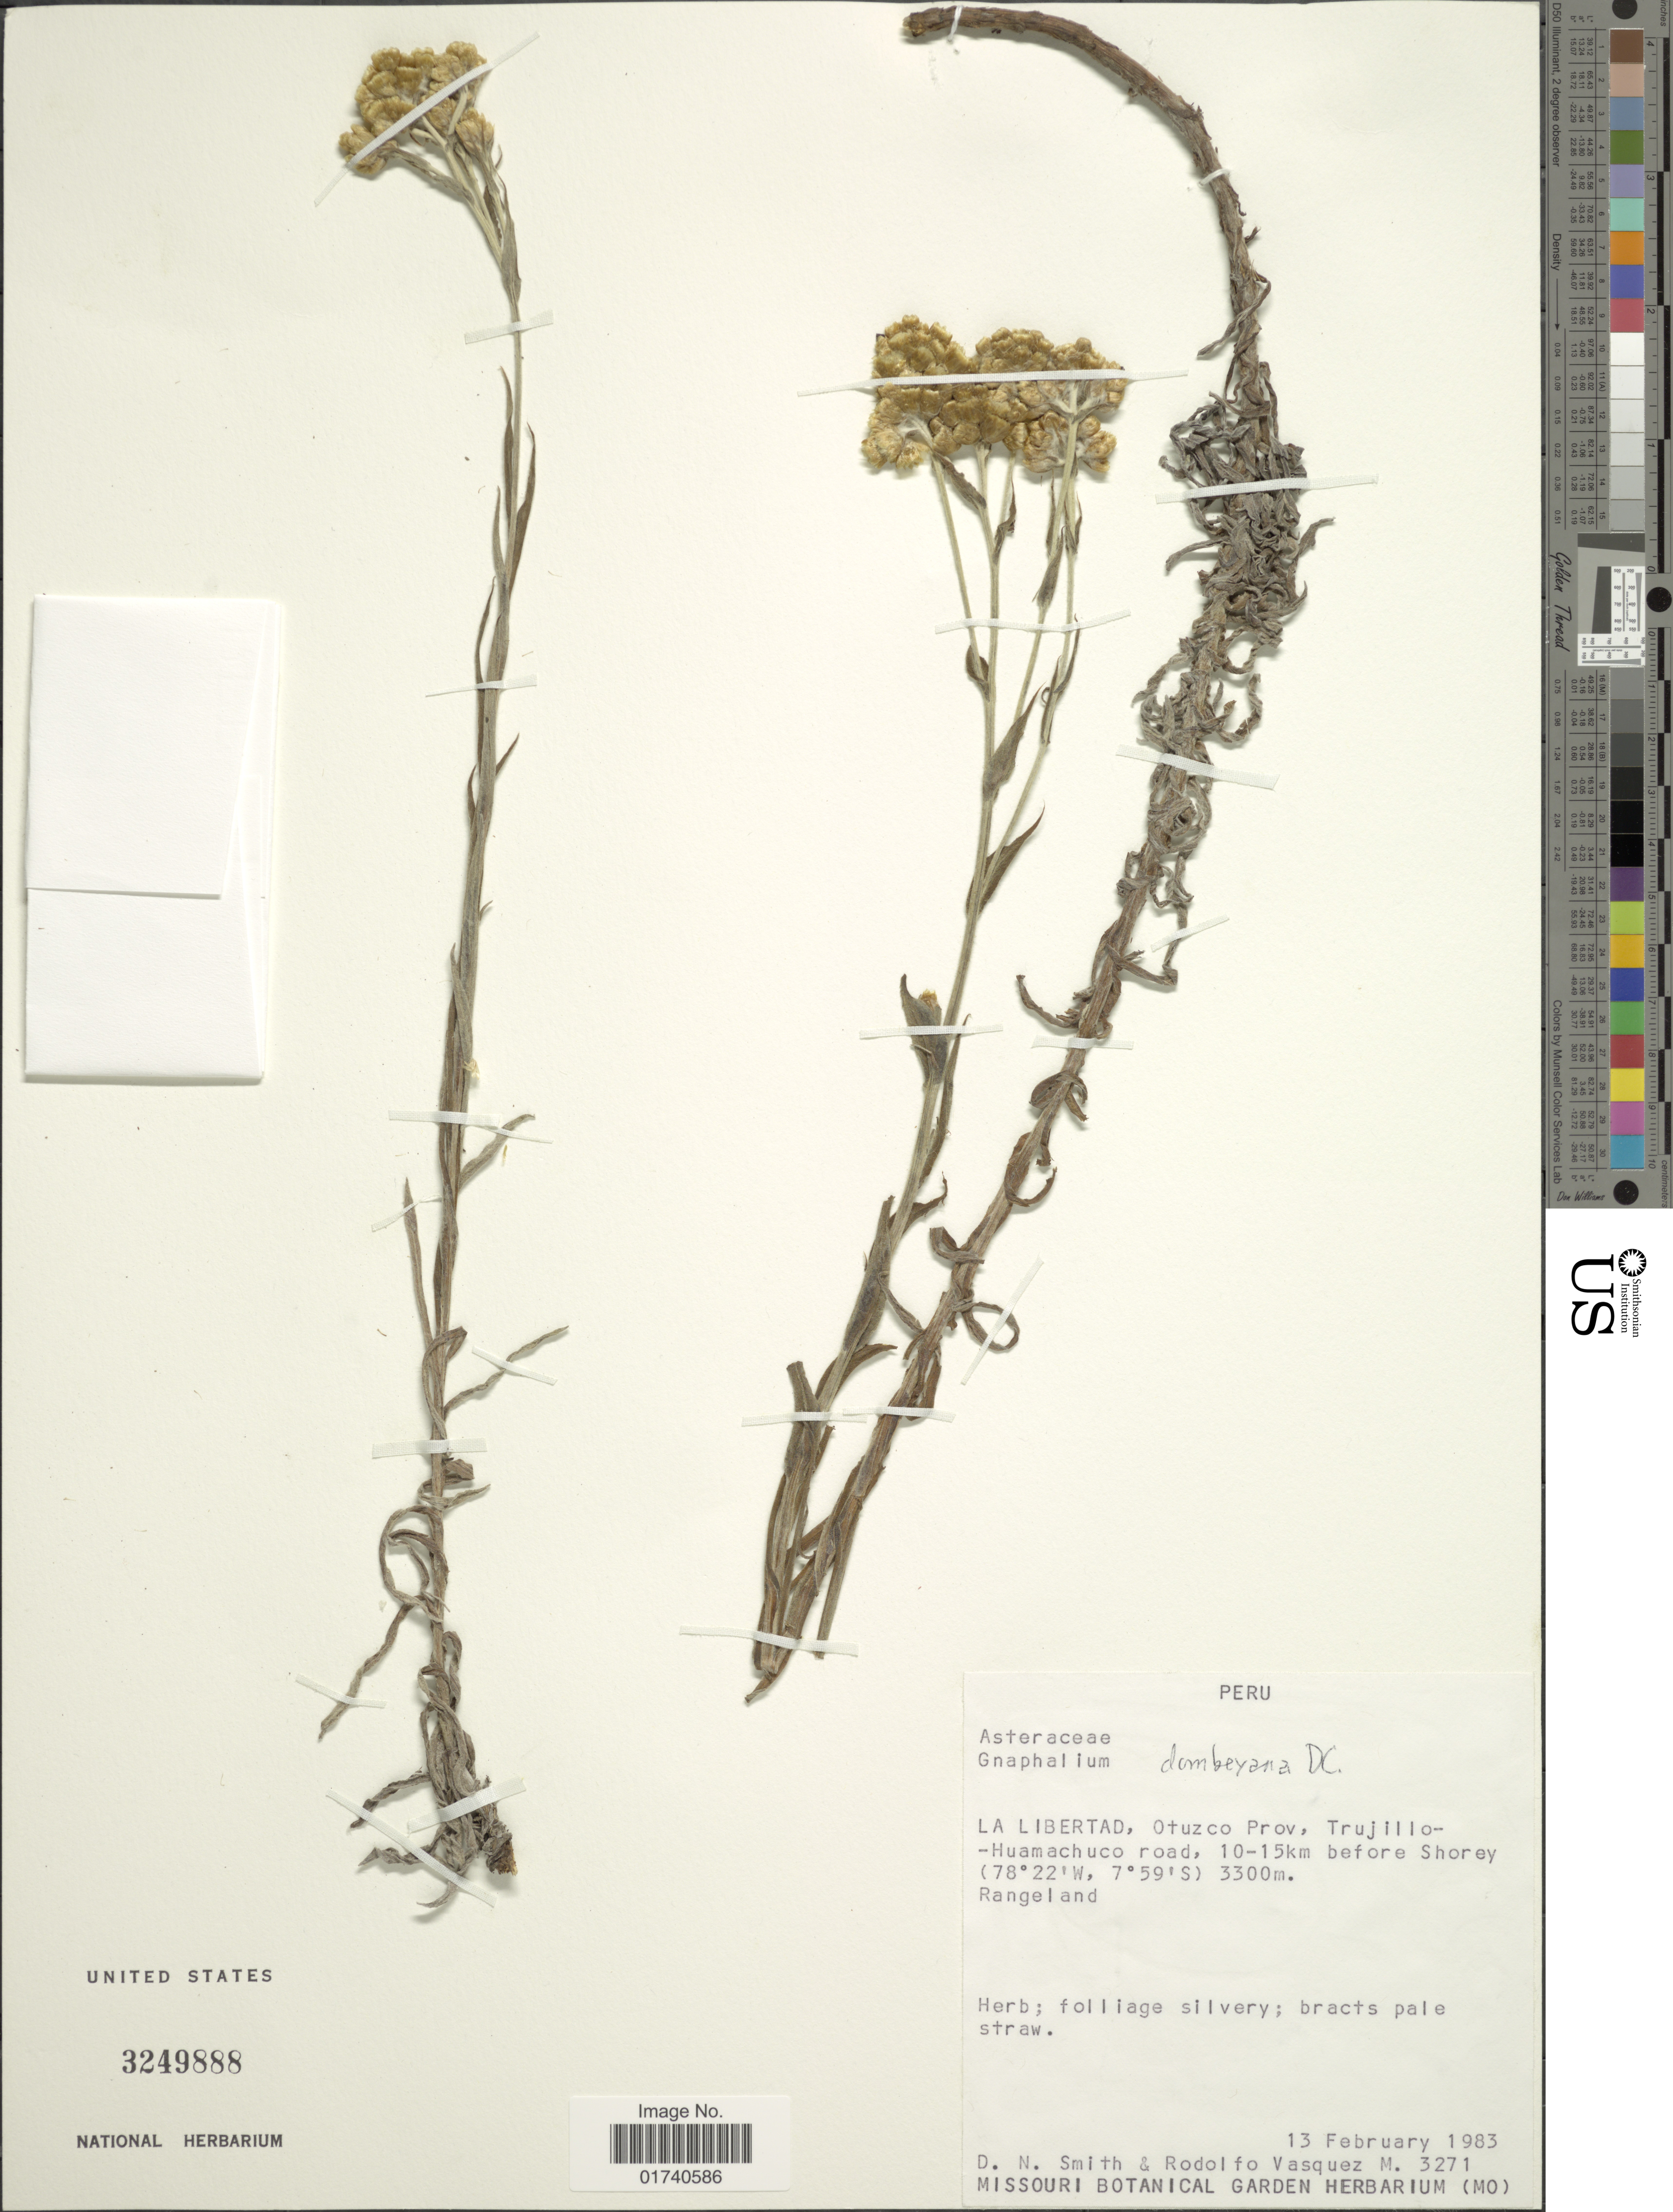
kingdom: Plantae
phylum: Tracheophyta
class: Magnoliopsida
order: Asterales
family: Asteraceae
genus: Pseudognaphalium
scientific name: Pseudognaphalium dombeyanum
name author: (DC.) Anderb.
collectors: D. Smith & R. Vásquez M.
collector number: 3271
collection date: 1983-02-13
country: Peru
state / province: La Libertad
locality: Otuzco Prov, Trujillo-Huamachuco road, 10-15km before Shorey.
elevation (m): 3300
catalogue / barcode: US 3249888